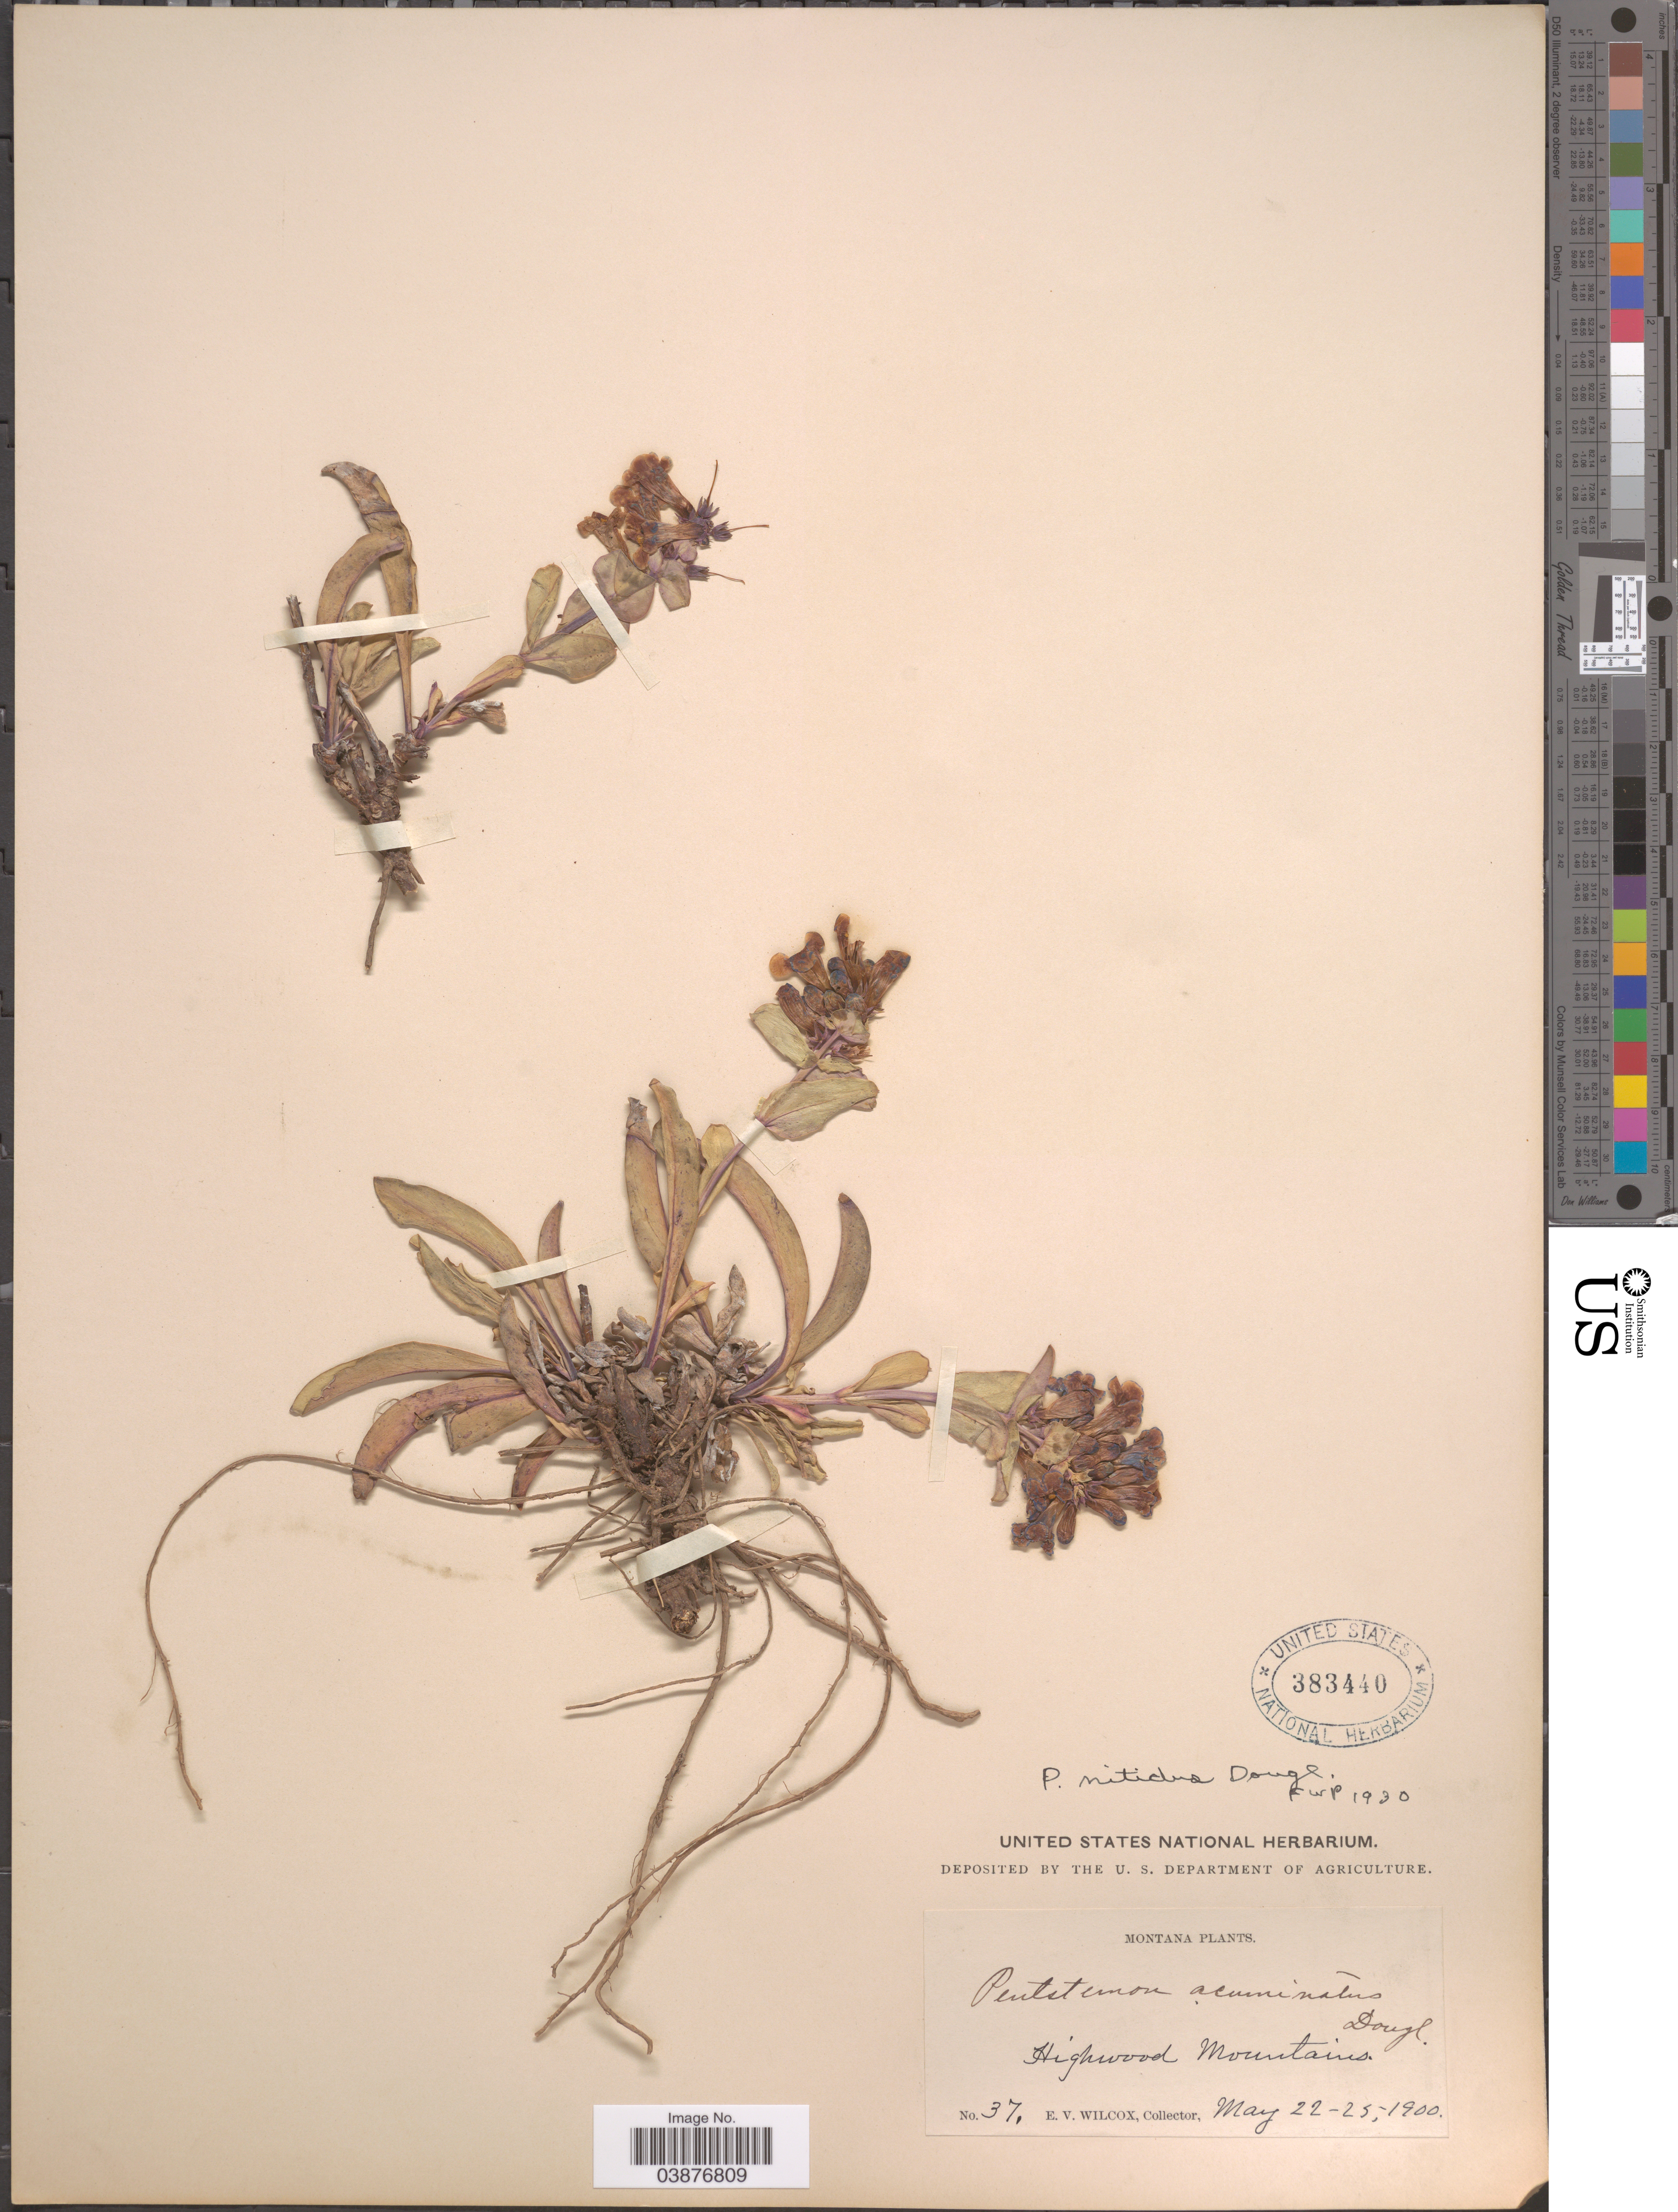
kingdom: Plantae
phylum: Tracheophyta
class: Magnoliopsida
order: Lamiales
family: Plantaginaceae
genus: Penstemon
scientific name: Penstemon nitidus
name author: Douglas ex Benth.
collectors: E. V. Wilcox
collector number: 37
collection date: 1900-05-22/1900-05-25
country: United States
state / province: Montana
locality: Highwood Mountains.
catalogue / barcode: US 383440